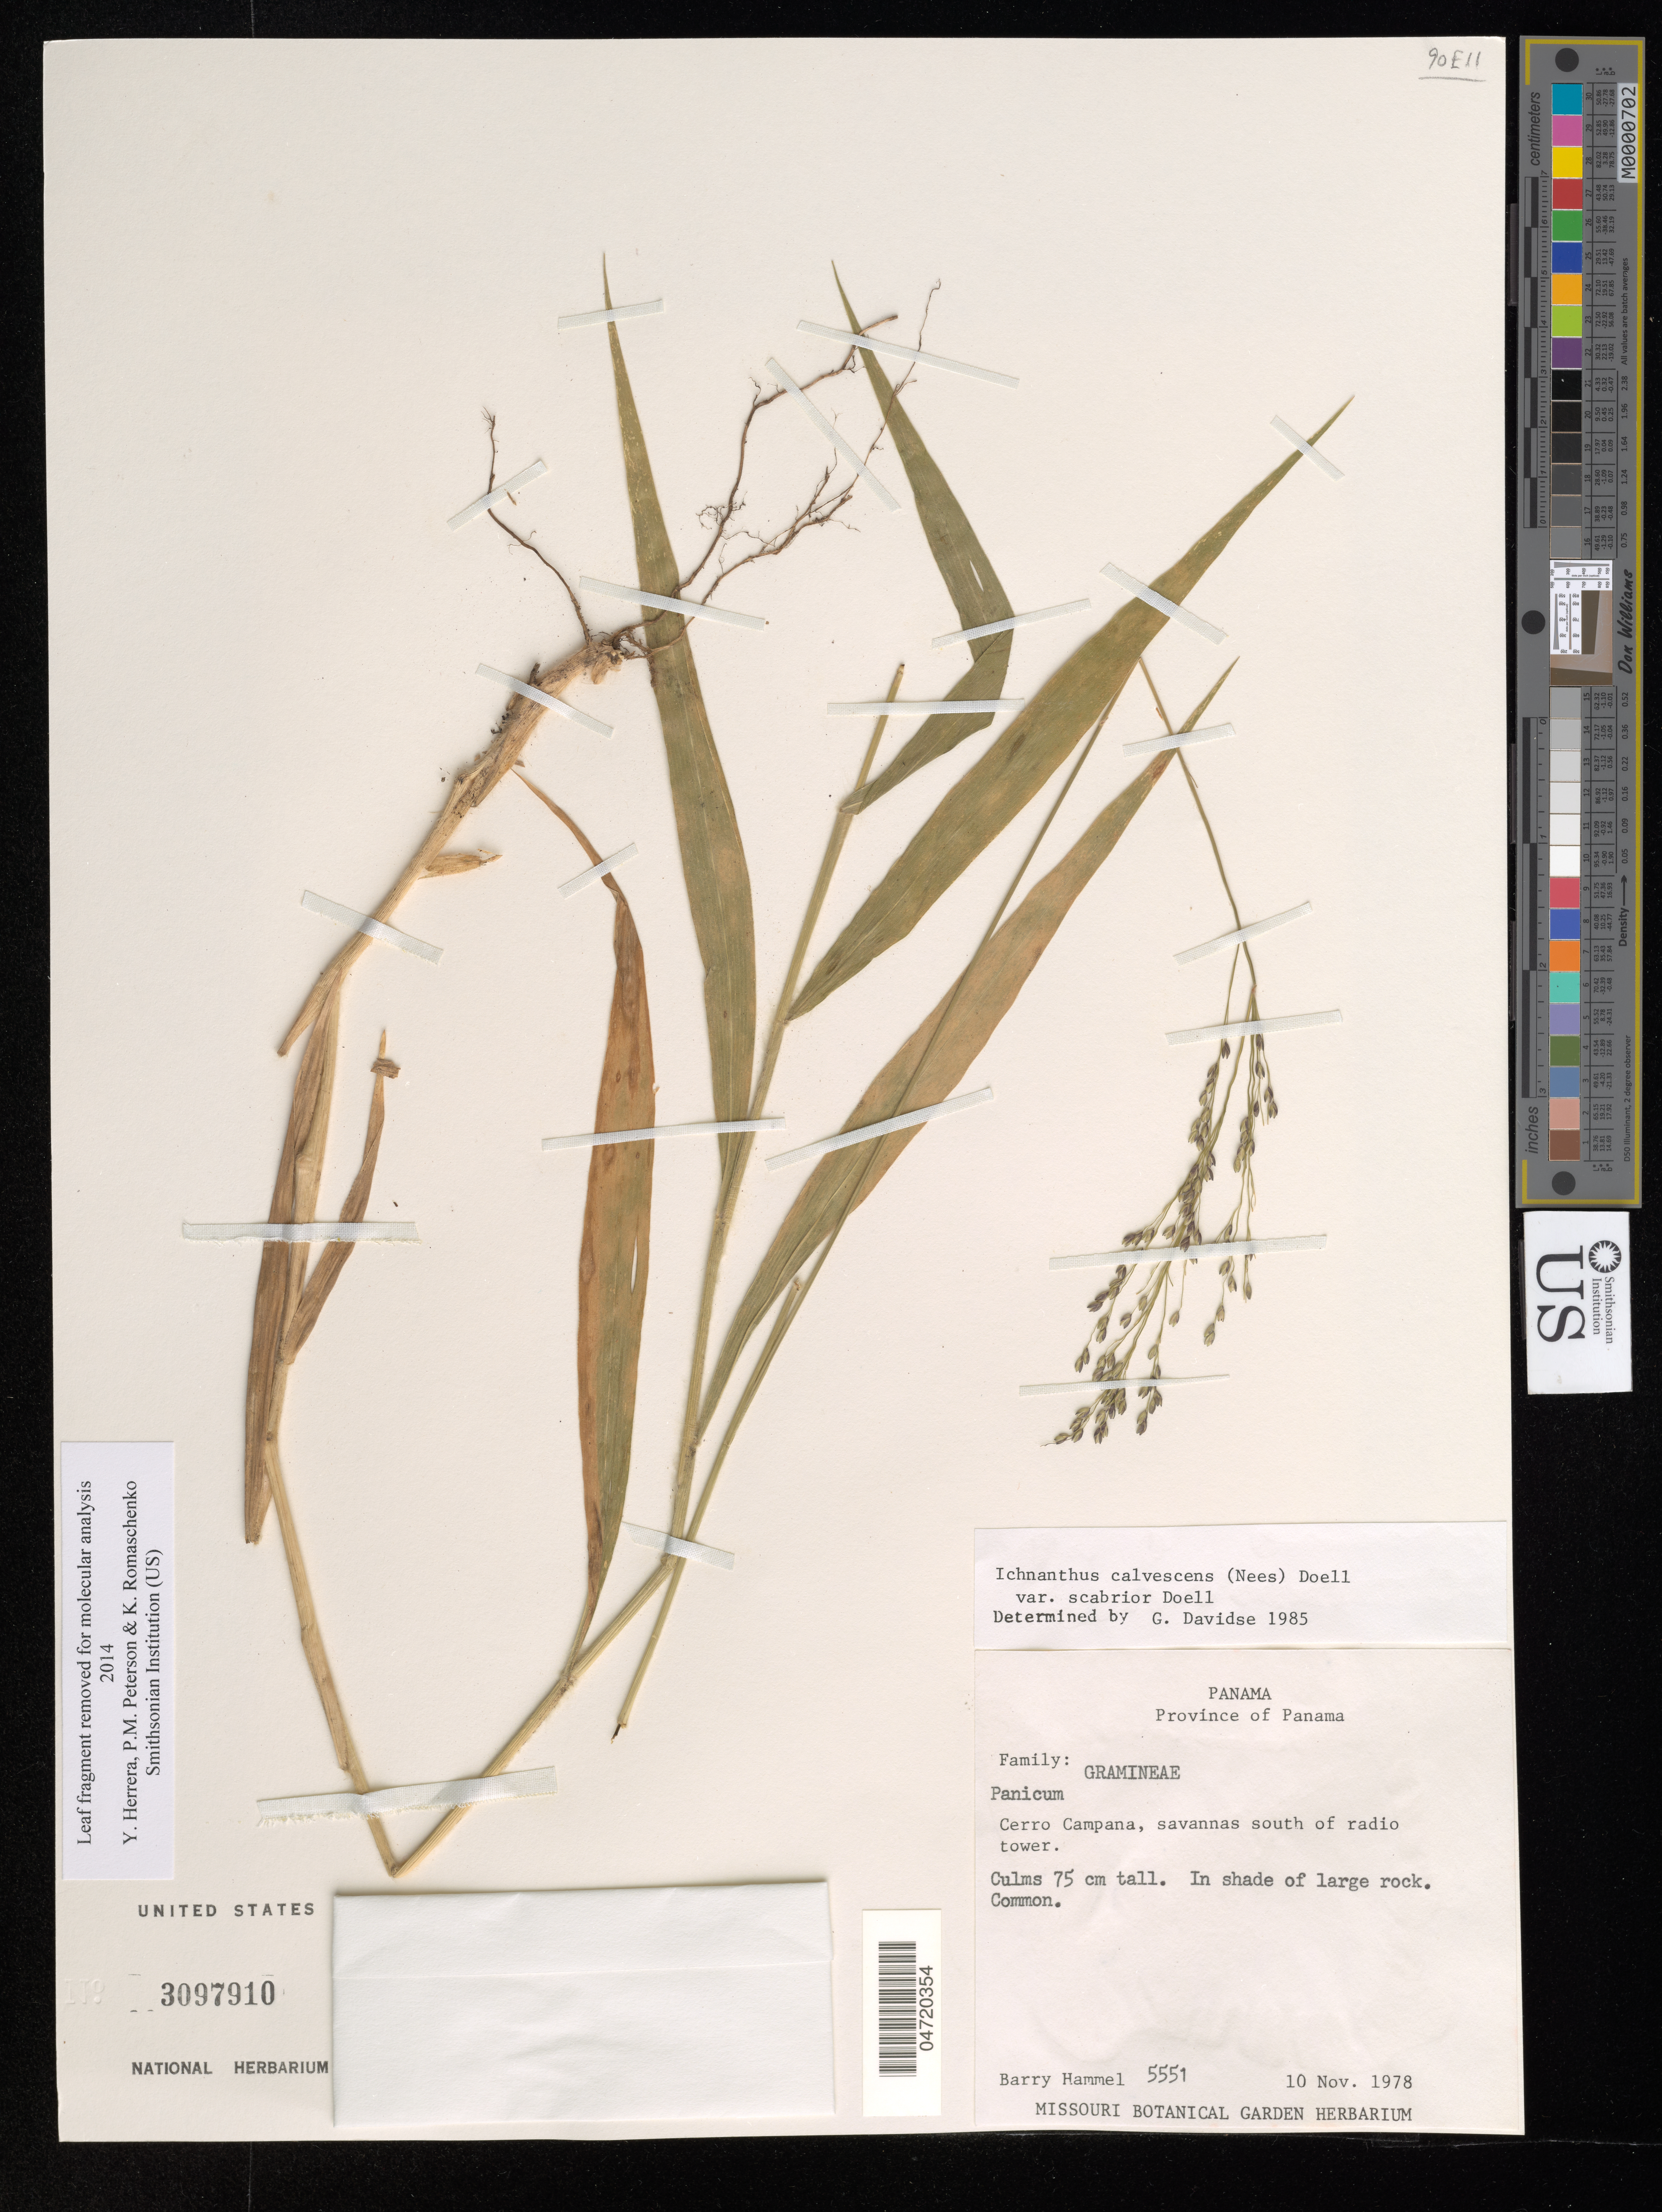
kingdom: Plantae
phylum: Tracheophyta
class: Liliopsida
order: Poales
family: Poaceae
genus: Ichnanthus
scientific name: Ichnanthus calvescens var. scabrior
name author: Döll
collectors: B. Hammel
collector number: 5551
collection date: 1978-11-10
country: Panama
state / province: Panamá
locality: Cerro Campana, savannas south of radio tower.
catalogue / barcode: US 3097910